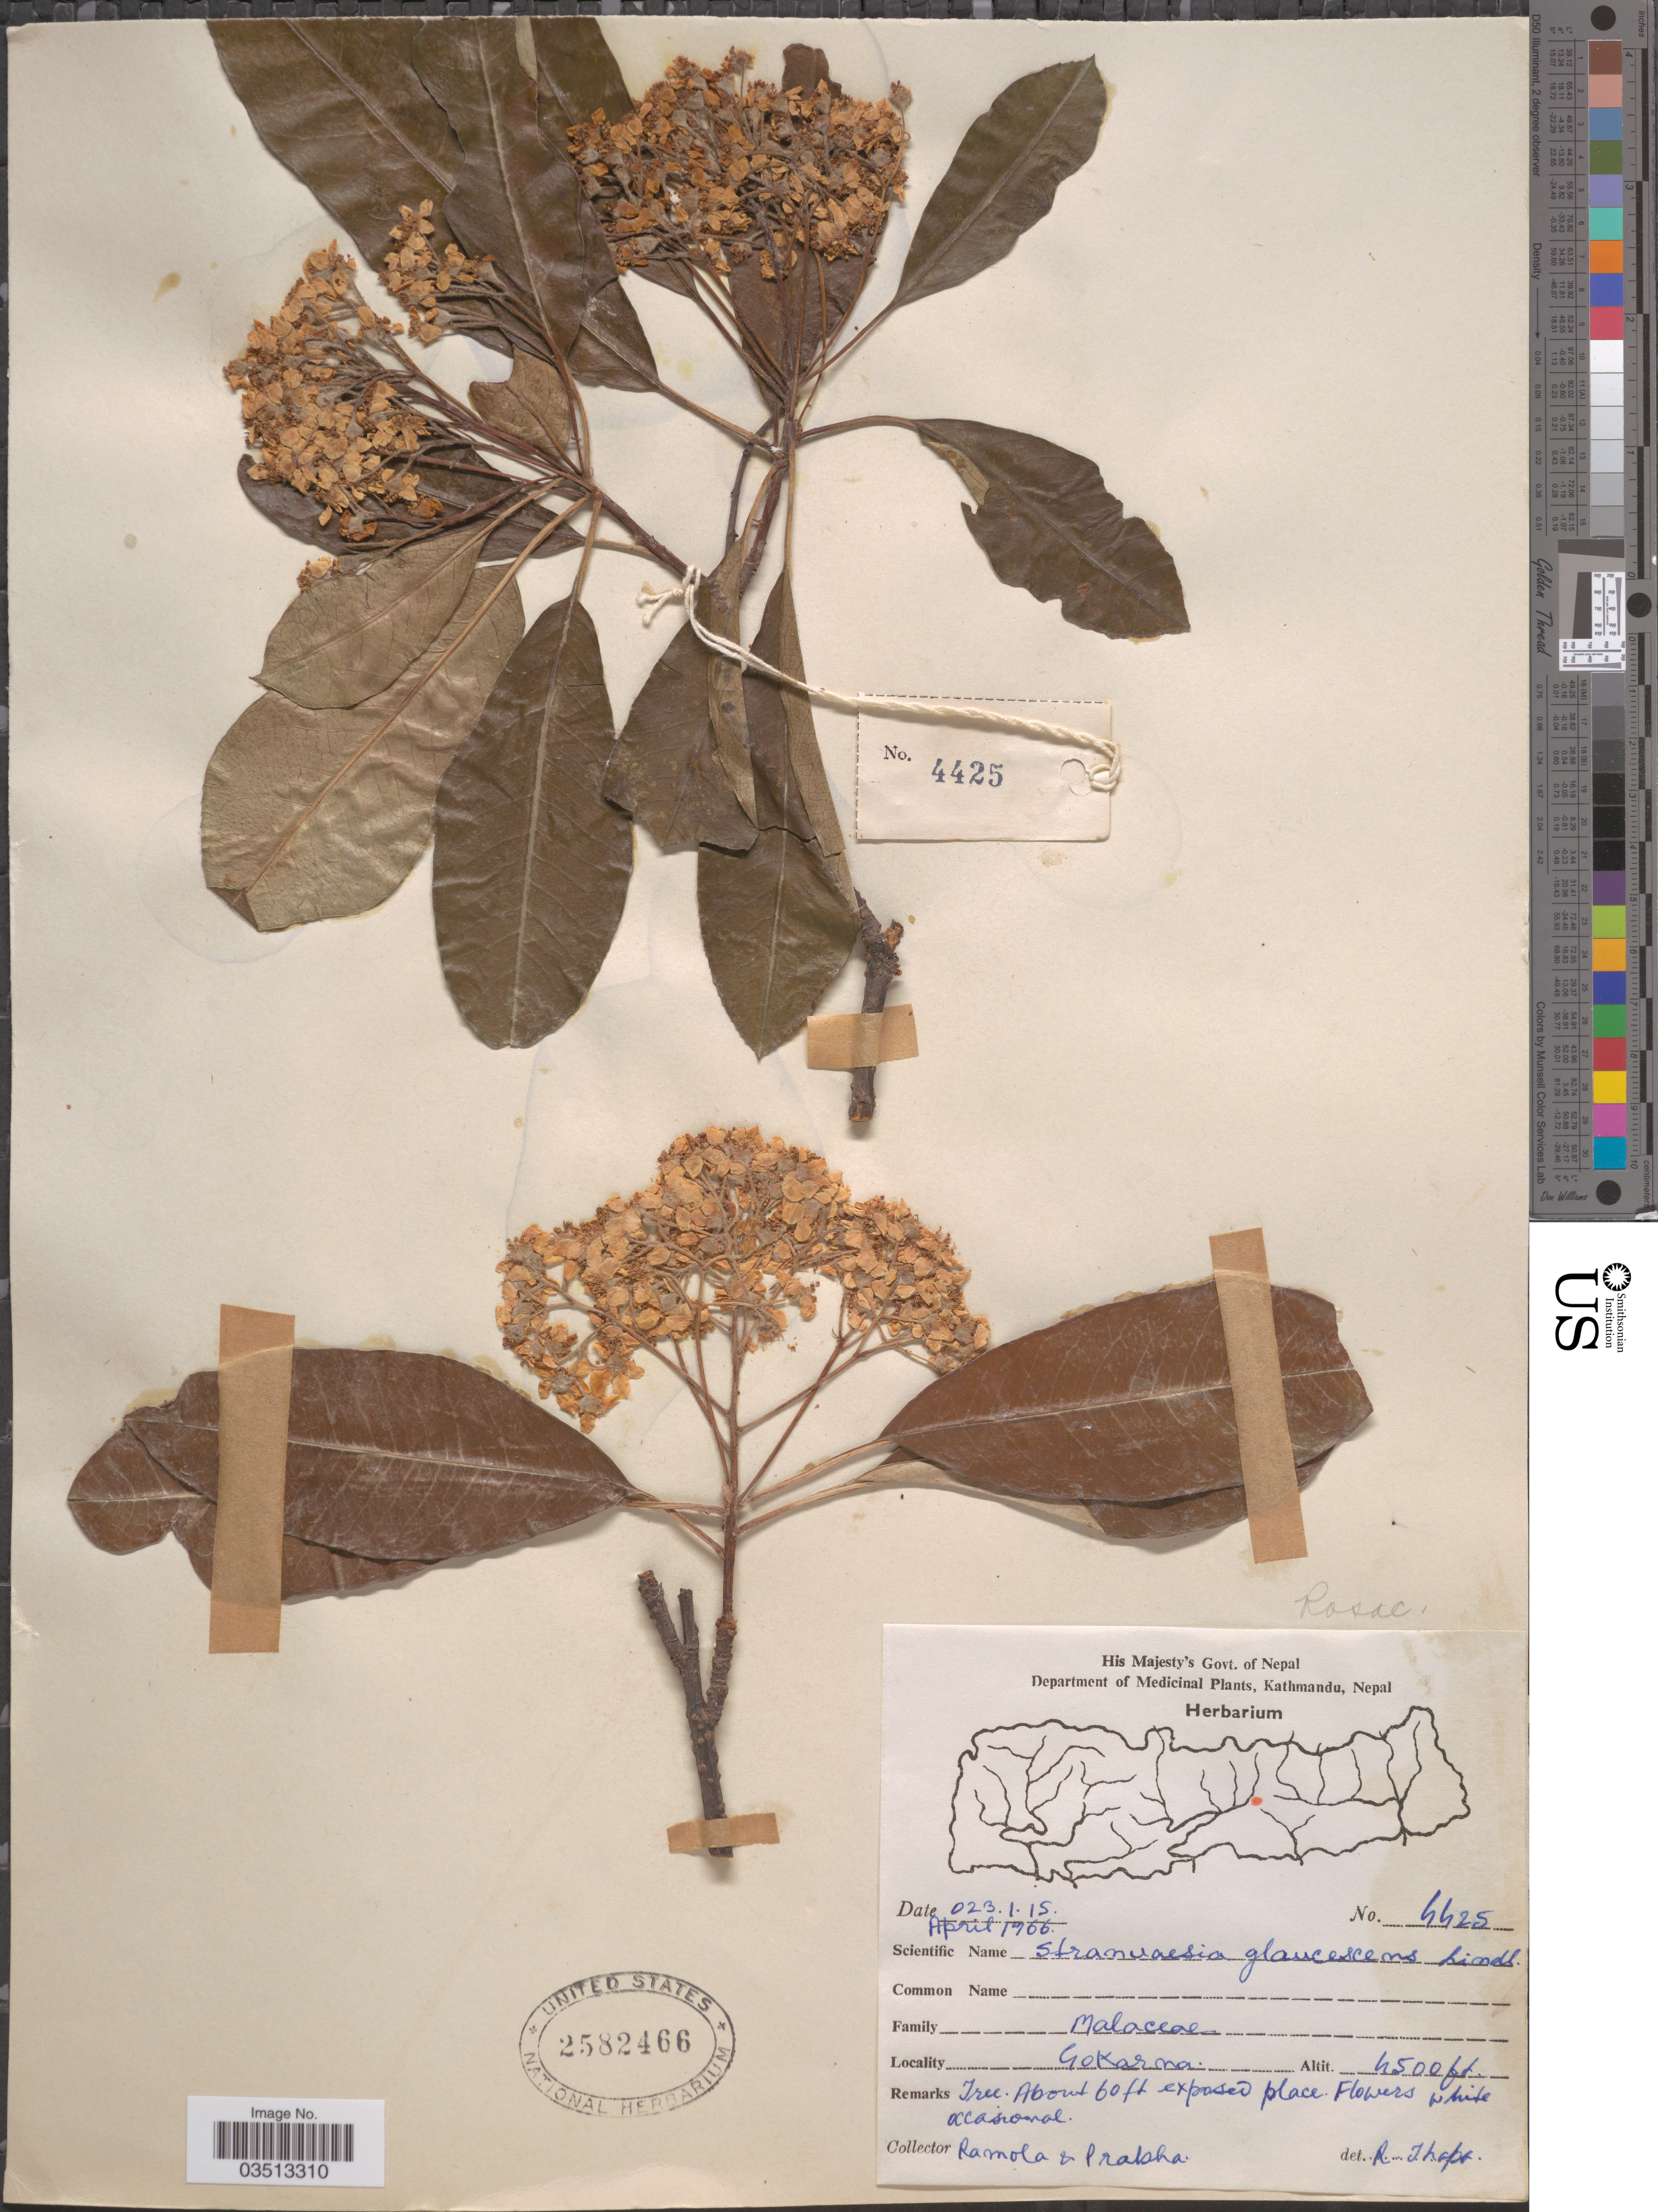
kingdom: Plantae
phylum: Tracheophyta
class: Magnoliopsida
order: Rosales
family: Rosaceae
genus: Stranvaesia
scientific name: Stranvaesia glaucescens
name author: Lindl.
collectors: R. Thapa & P. Pradhan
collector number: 4425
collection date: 1966-04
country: Nepal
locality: Gokarna.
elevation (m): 1372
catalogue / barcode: US 2582466